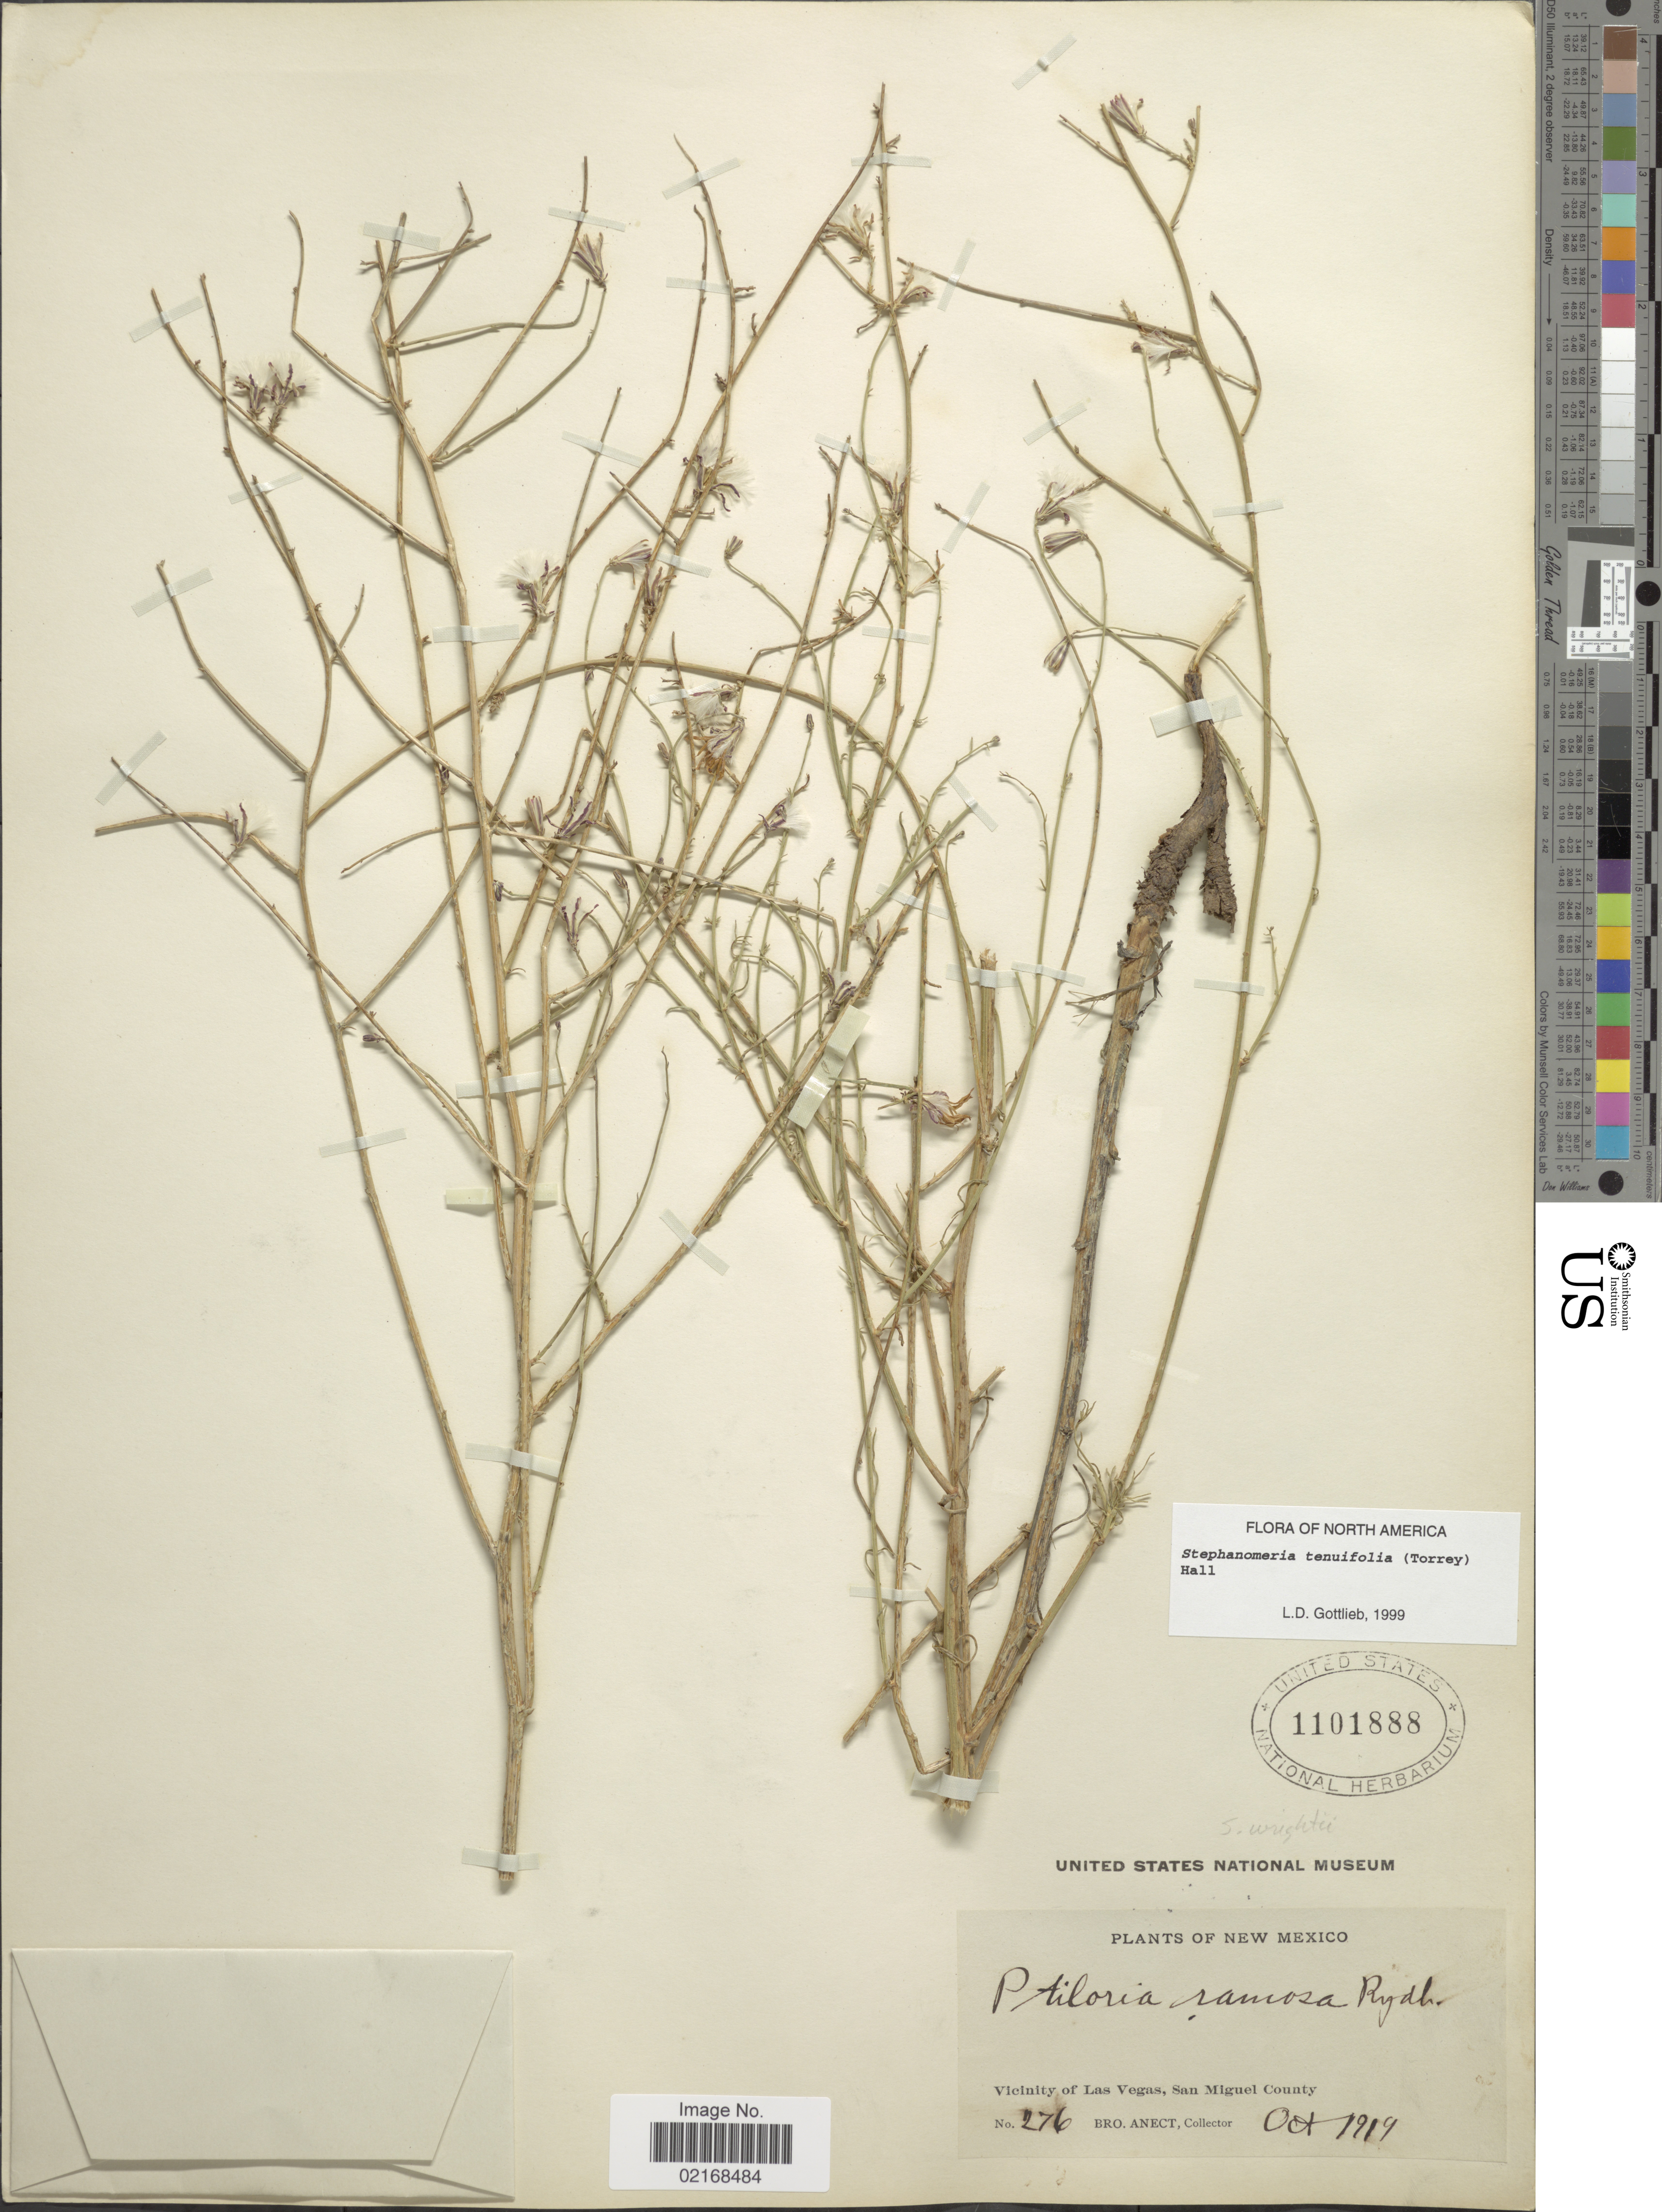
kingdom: Plantae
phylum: Tracheophyta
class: Magnoliopsida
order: Asterales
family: Asteraceae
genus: Stephanomeria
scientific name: Stephanomeria tenuifolia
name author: (Torr.) H.M. Hall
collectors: B. Anect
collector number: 276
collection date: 1919-10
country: United States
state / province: New Mexico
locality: Vicinity of Las Vegas, San Miguel County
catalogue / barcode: US 1101888